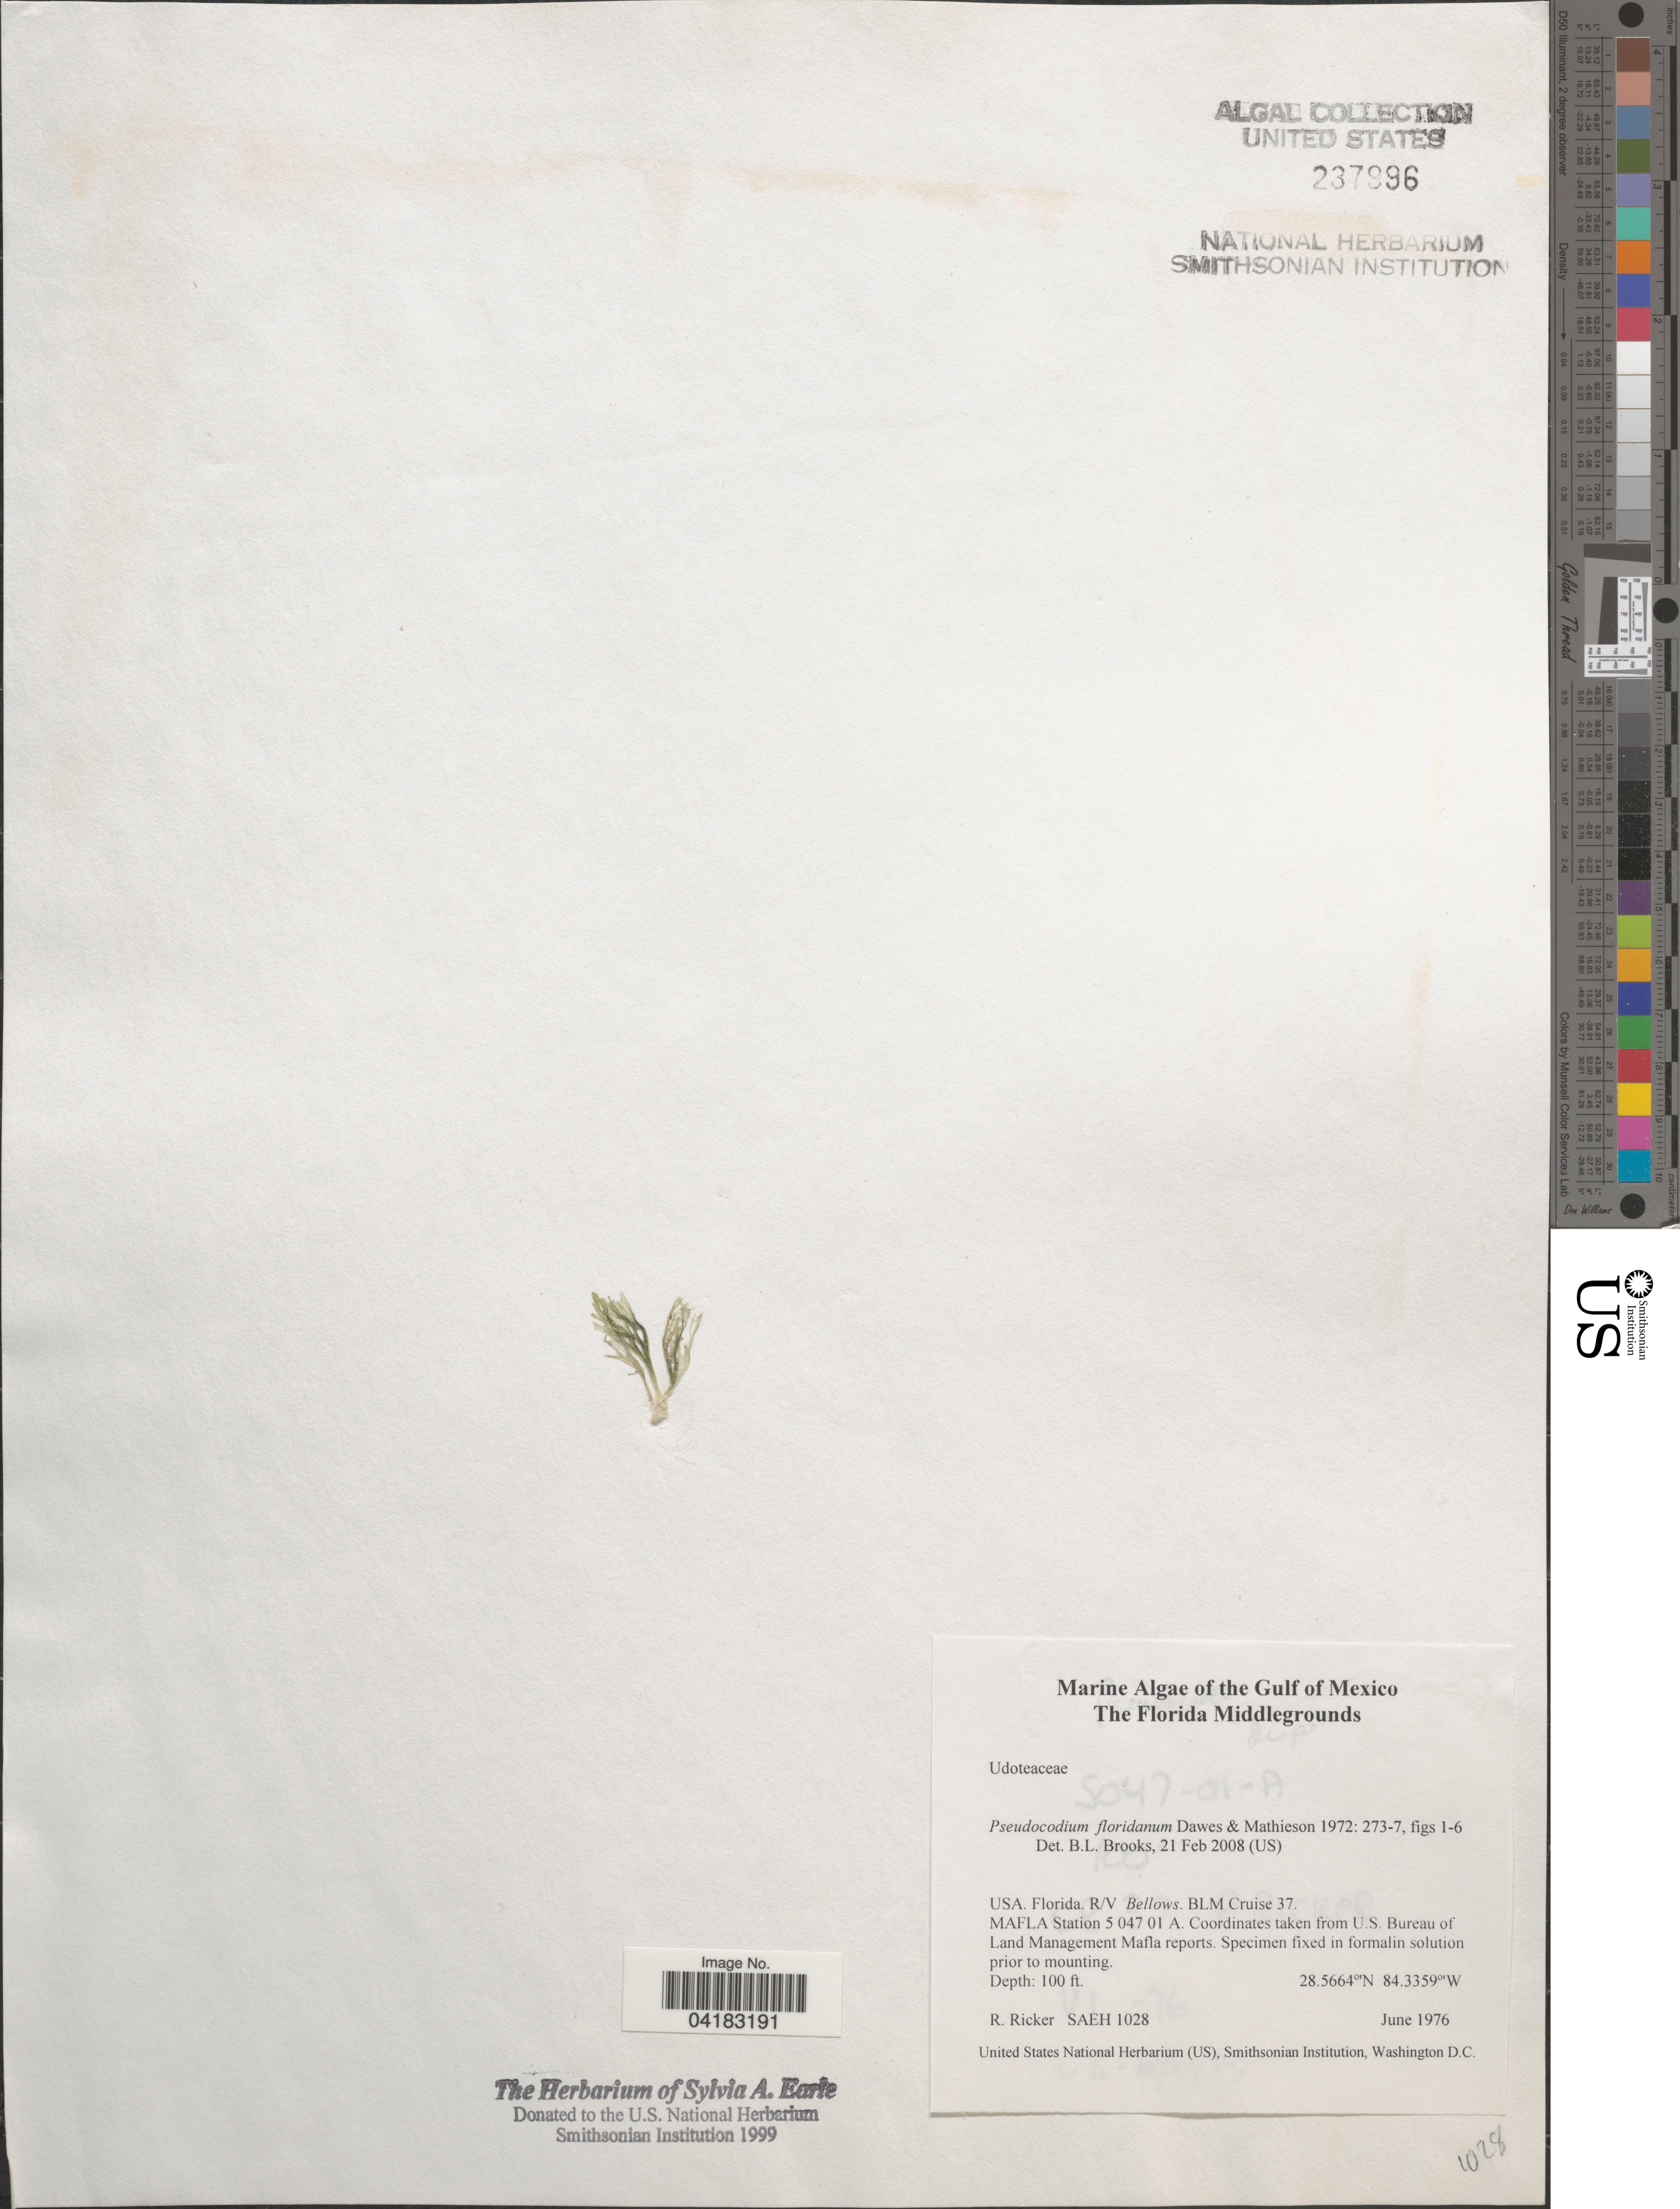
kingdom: Plantae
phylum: Chlorophyta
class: Ulvophyceae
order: Bryopsidales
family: Pseudocodiaceae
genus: Pseudocodium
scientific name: Pseudocodium floridanum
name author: Dawes & A.C. Mathieson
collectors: R. Ricker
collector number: SAEH1028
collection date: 1976-06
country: United States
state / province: Florida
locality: Gulf of Mexico. The Florida Middlegrounds. R/V Bellows. BLM Cruise 37. MAFLA Station 5 047 01 A.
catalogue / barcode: US 237996